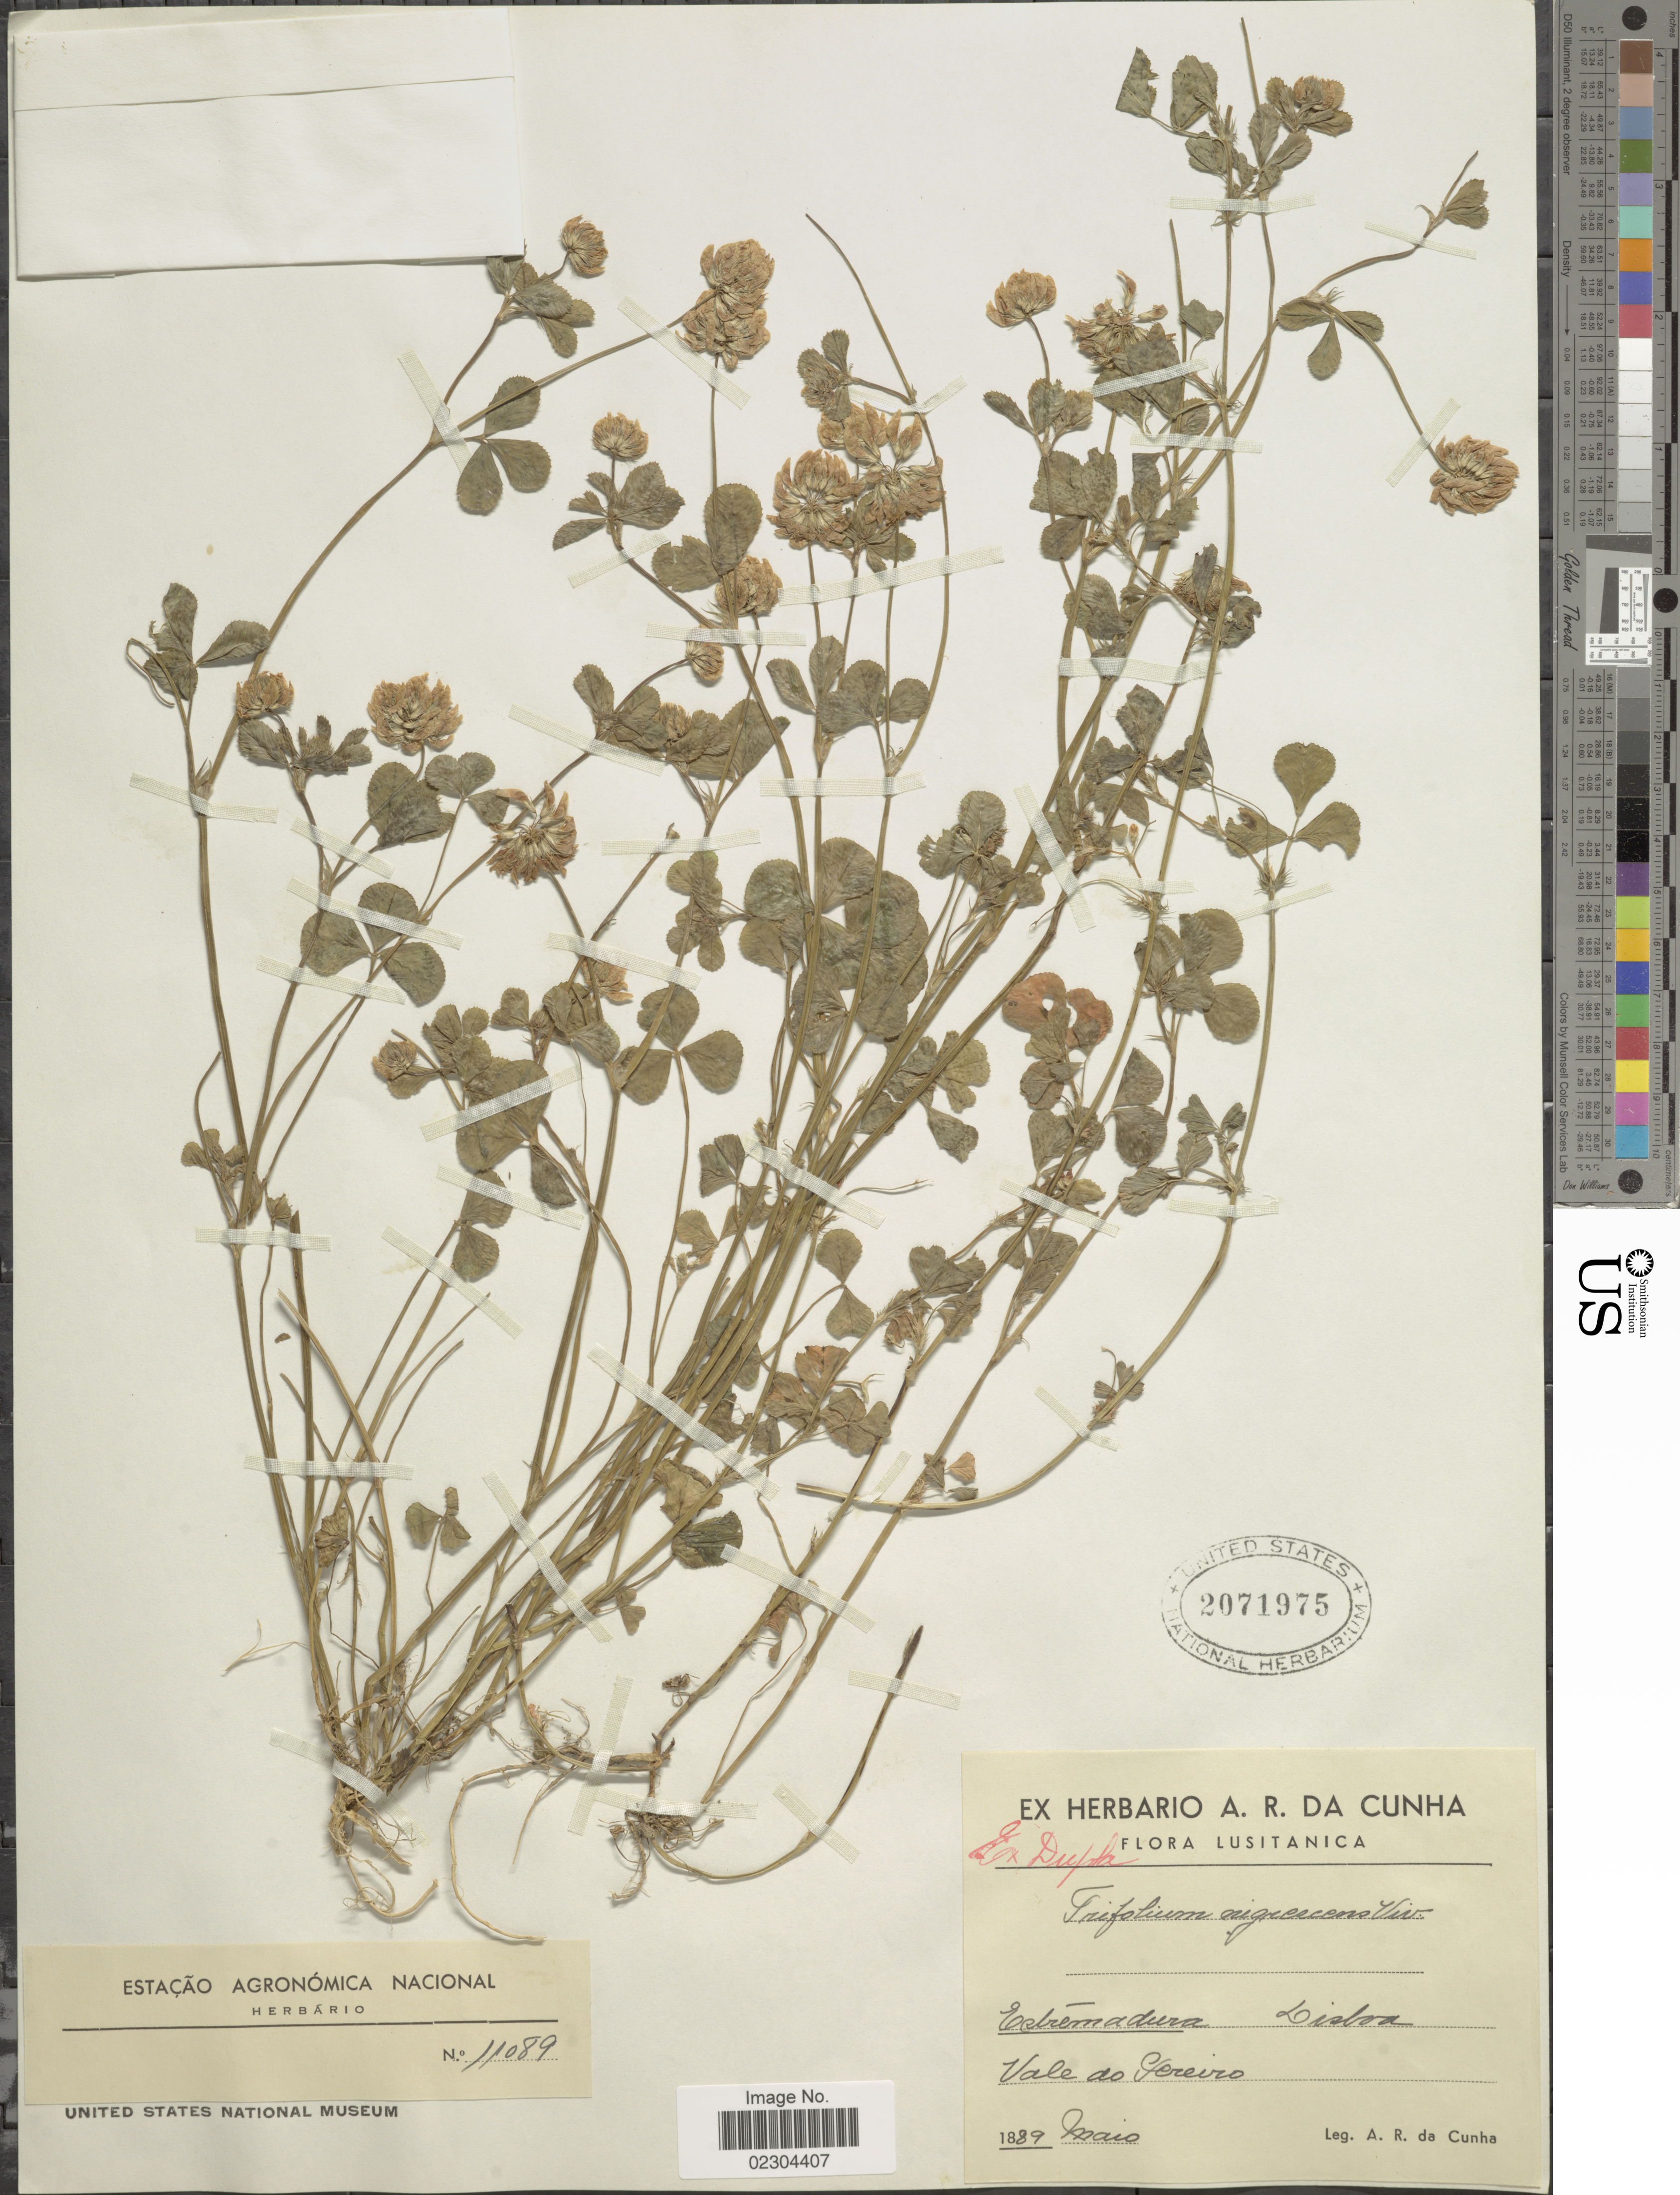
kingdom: Plantae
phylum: Tracheophyta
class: Magnoliopsida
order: Fabales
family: Fabaceae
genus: Trifolium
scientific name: Trifolium nigrescens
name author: Viv.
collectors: A. Da Cunha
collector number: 11089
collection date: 1889-05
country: Portugal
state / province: Lisboa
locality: Estremadura, Lisboa Valle do Gereiro, Lusitanica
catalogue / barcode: US 2071975